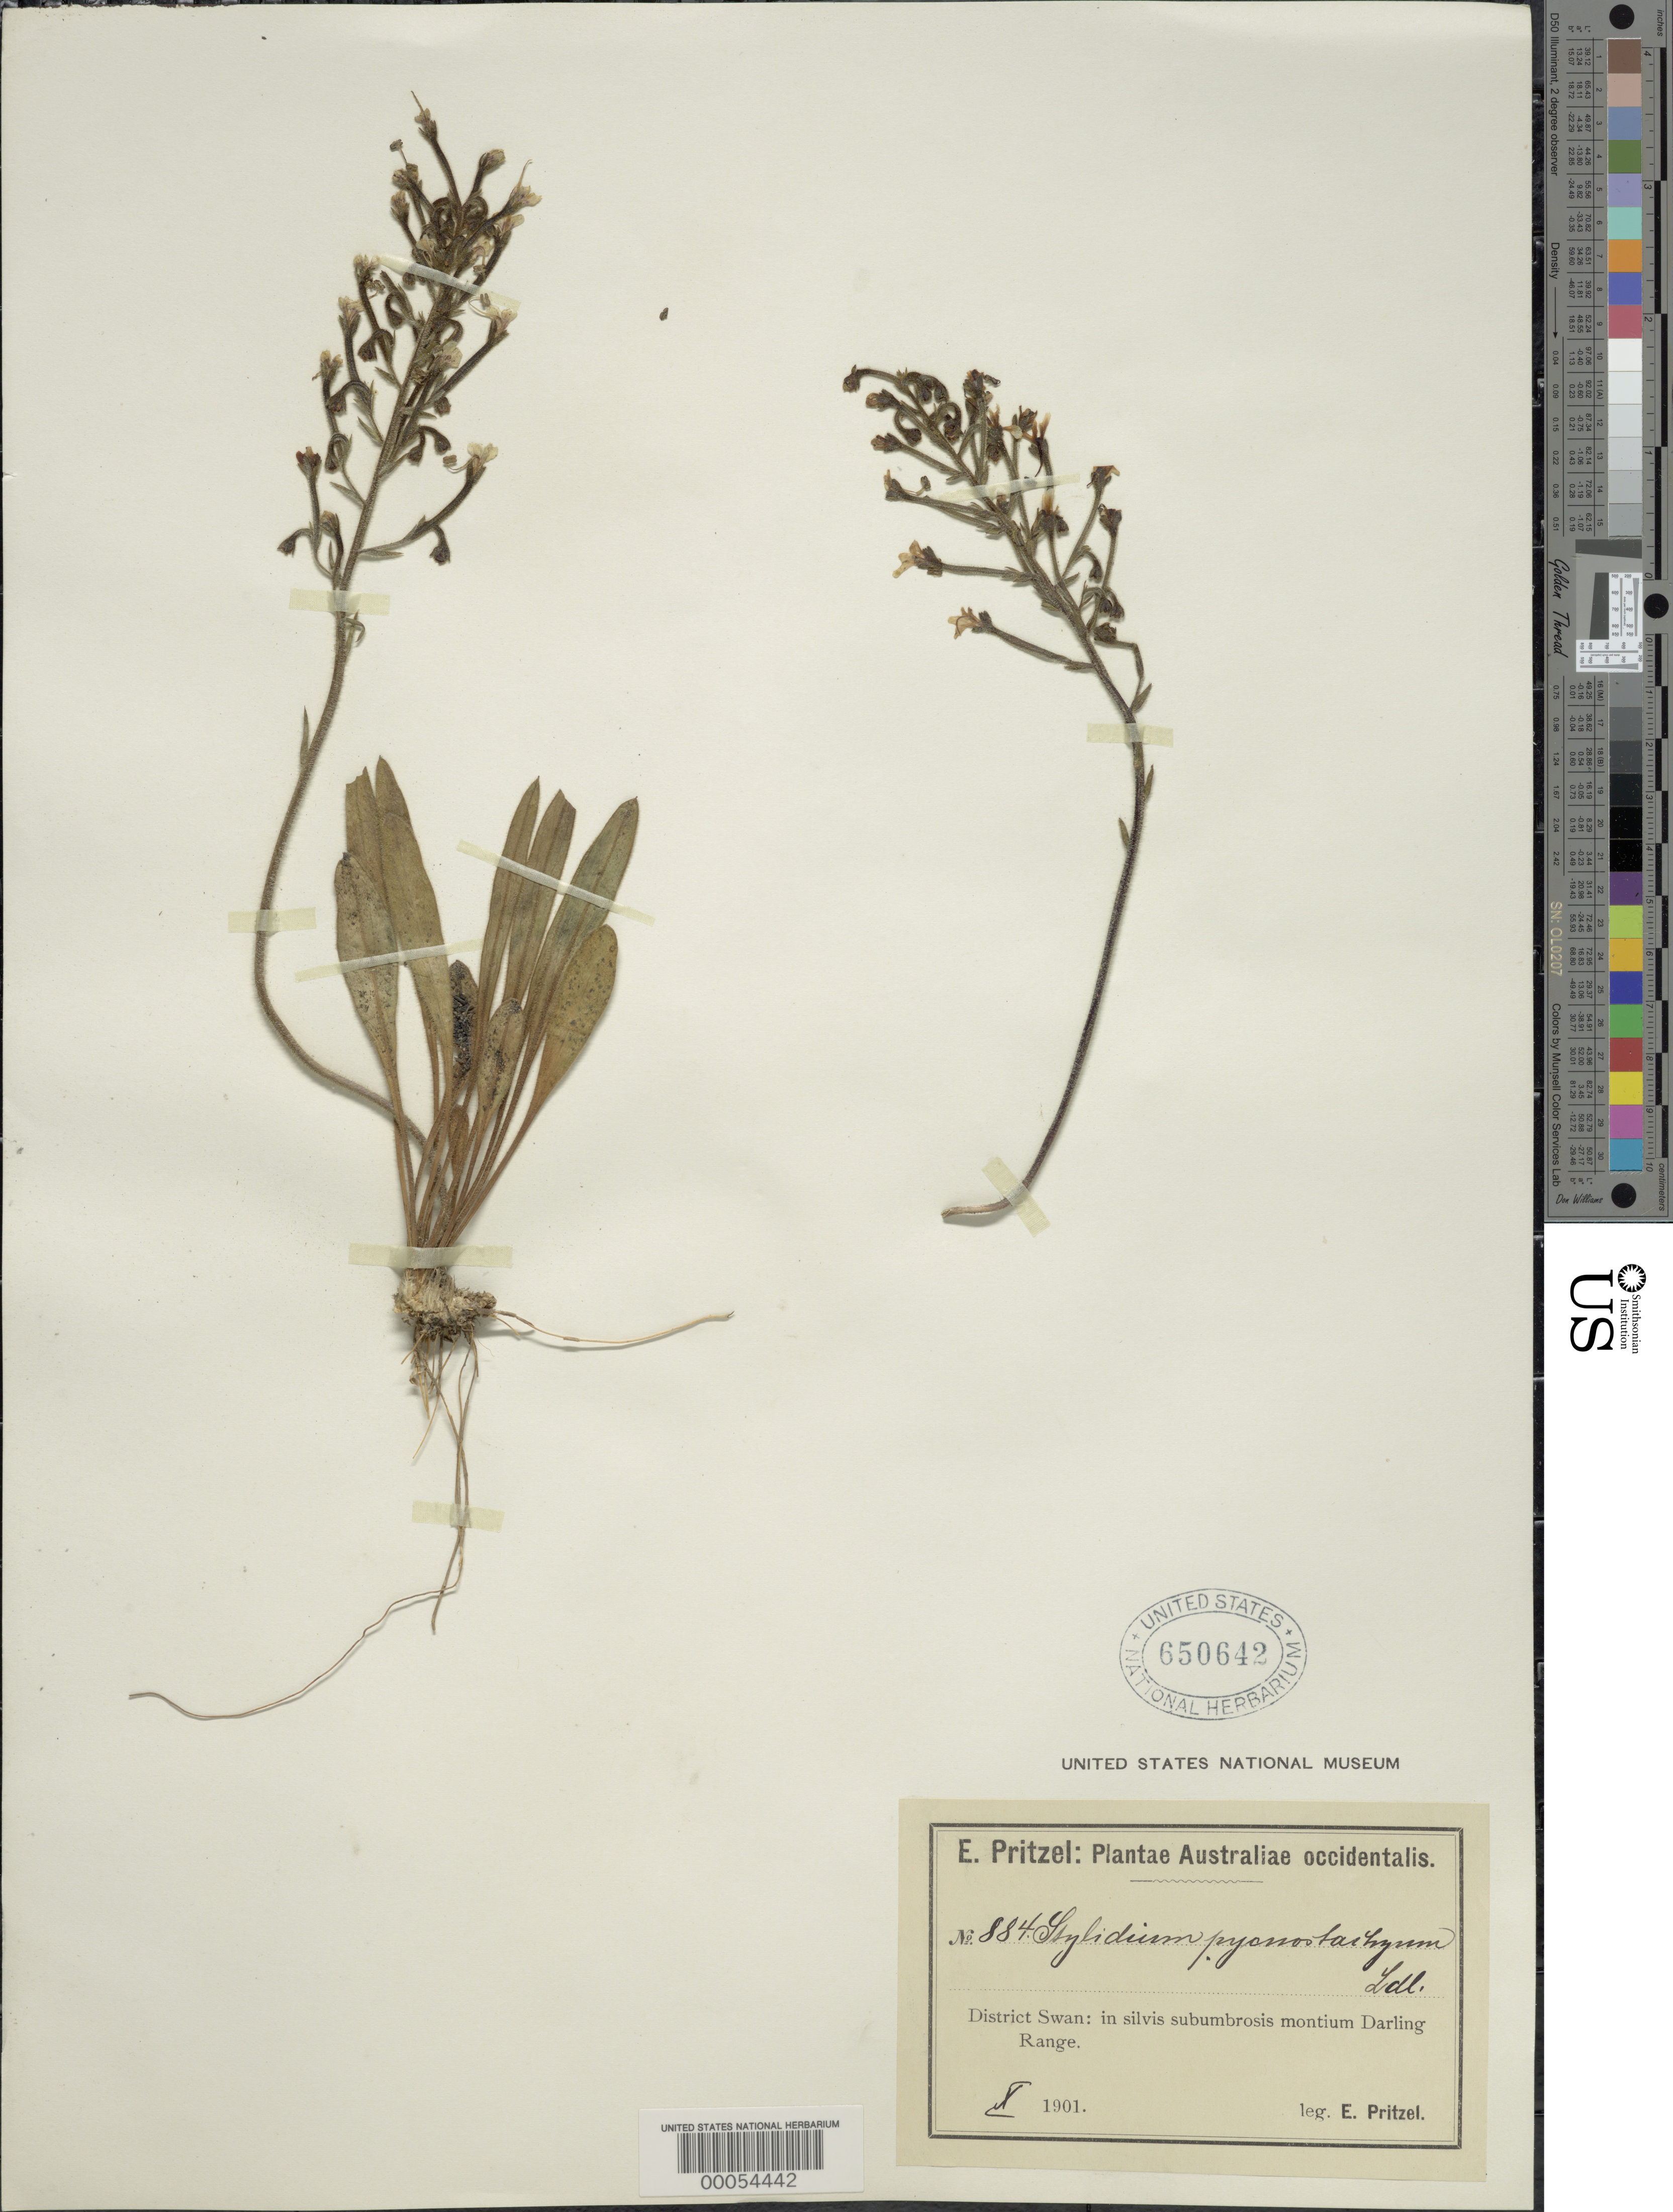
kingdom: Plantae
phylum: Tracheophyta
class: Magnoliopsida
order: Asterales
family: Stylidiaceae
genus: Stylidium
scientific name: Stylidium pyncnostachyum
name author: Lindl.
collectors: E. G. Pritzel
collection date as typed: Oct 1901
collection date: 1901-10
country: Australia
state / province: Western Australia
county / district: Swan Swan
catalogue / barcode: US 650642